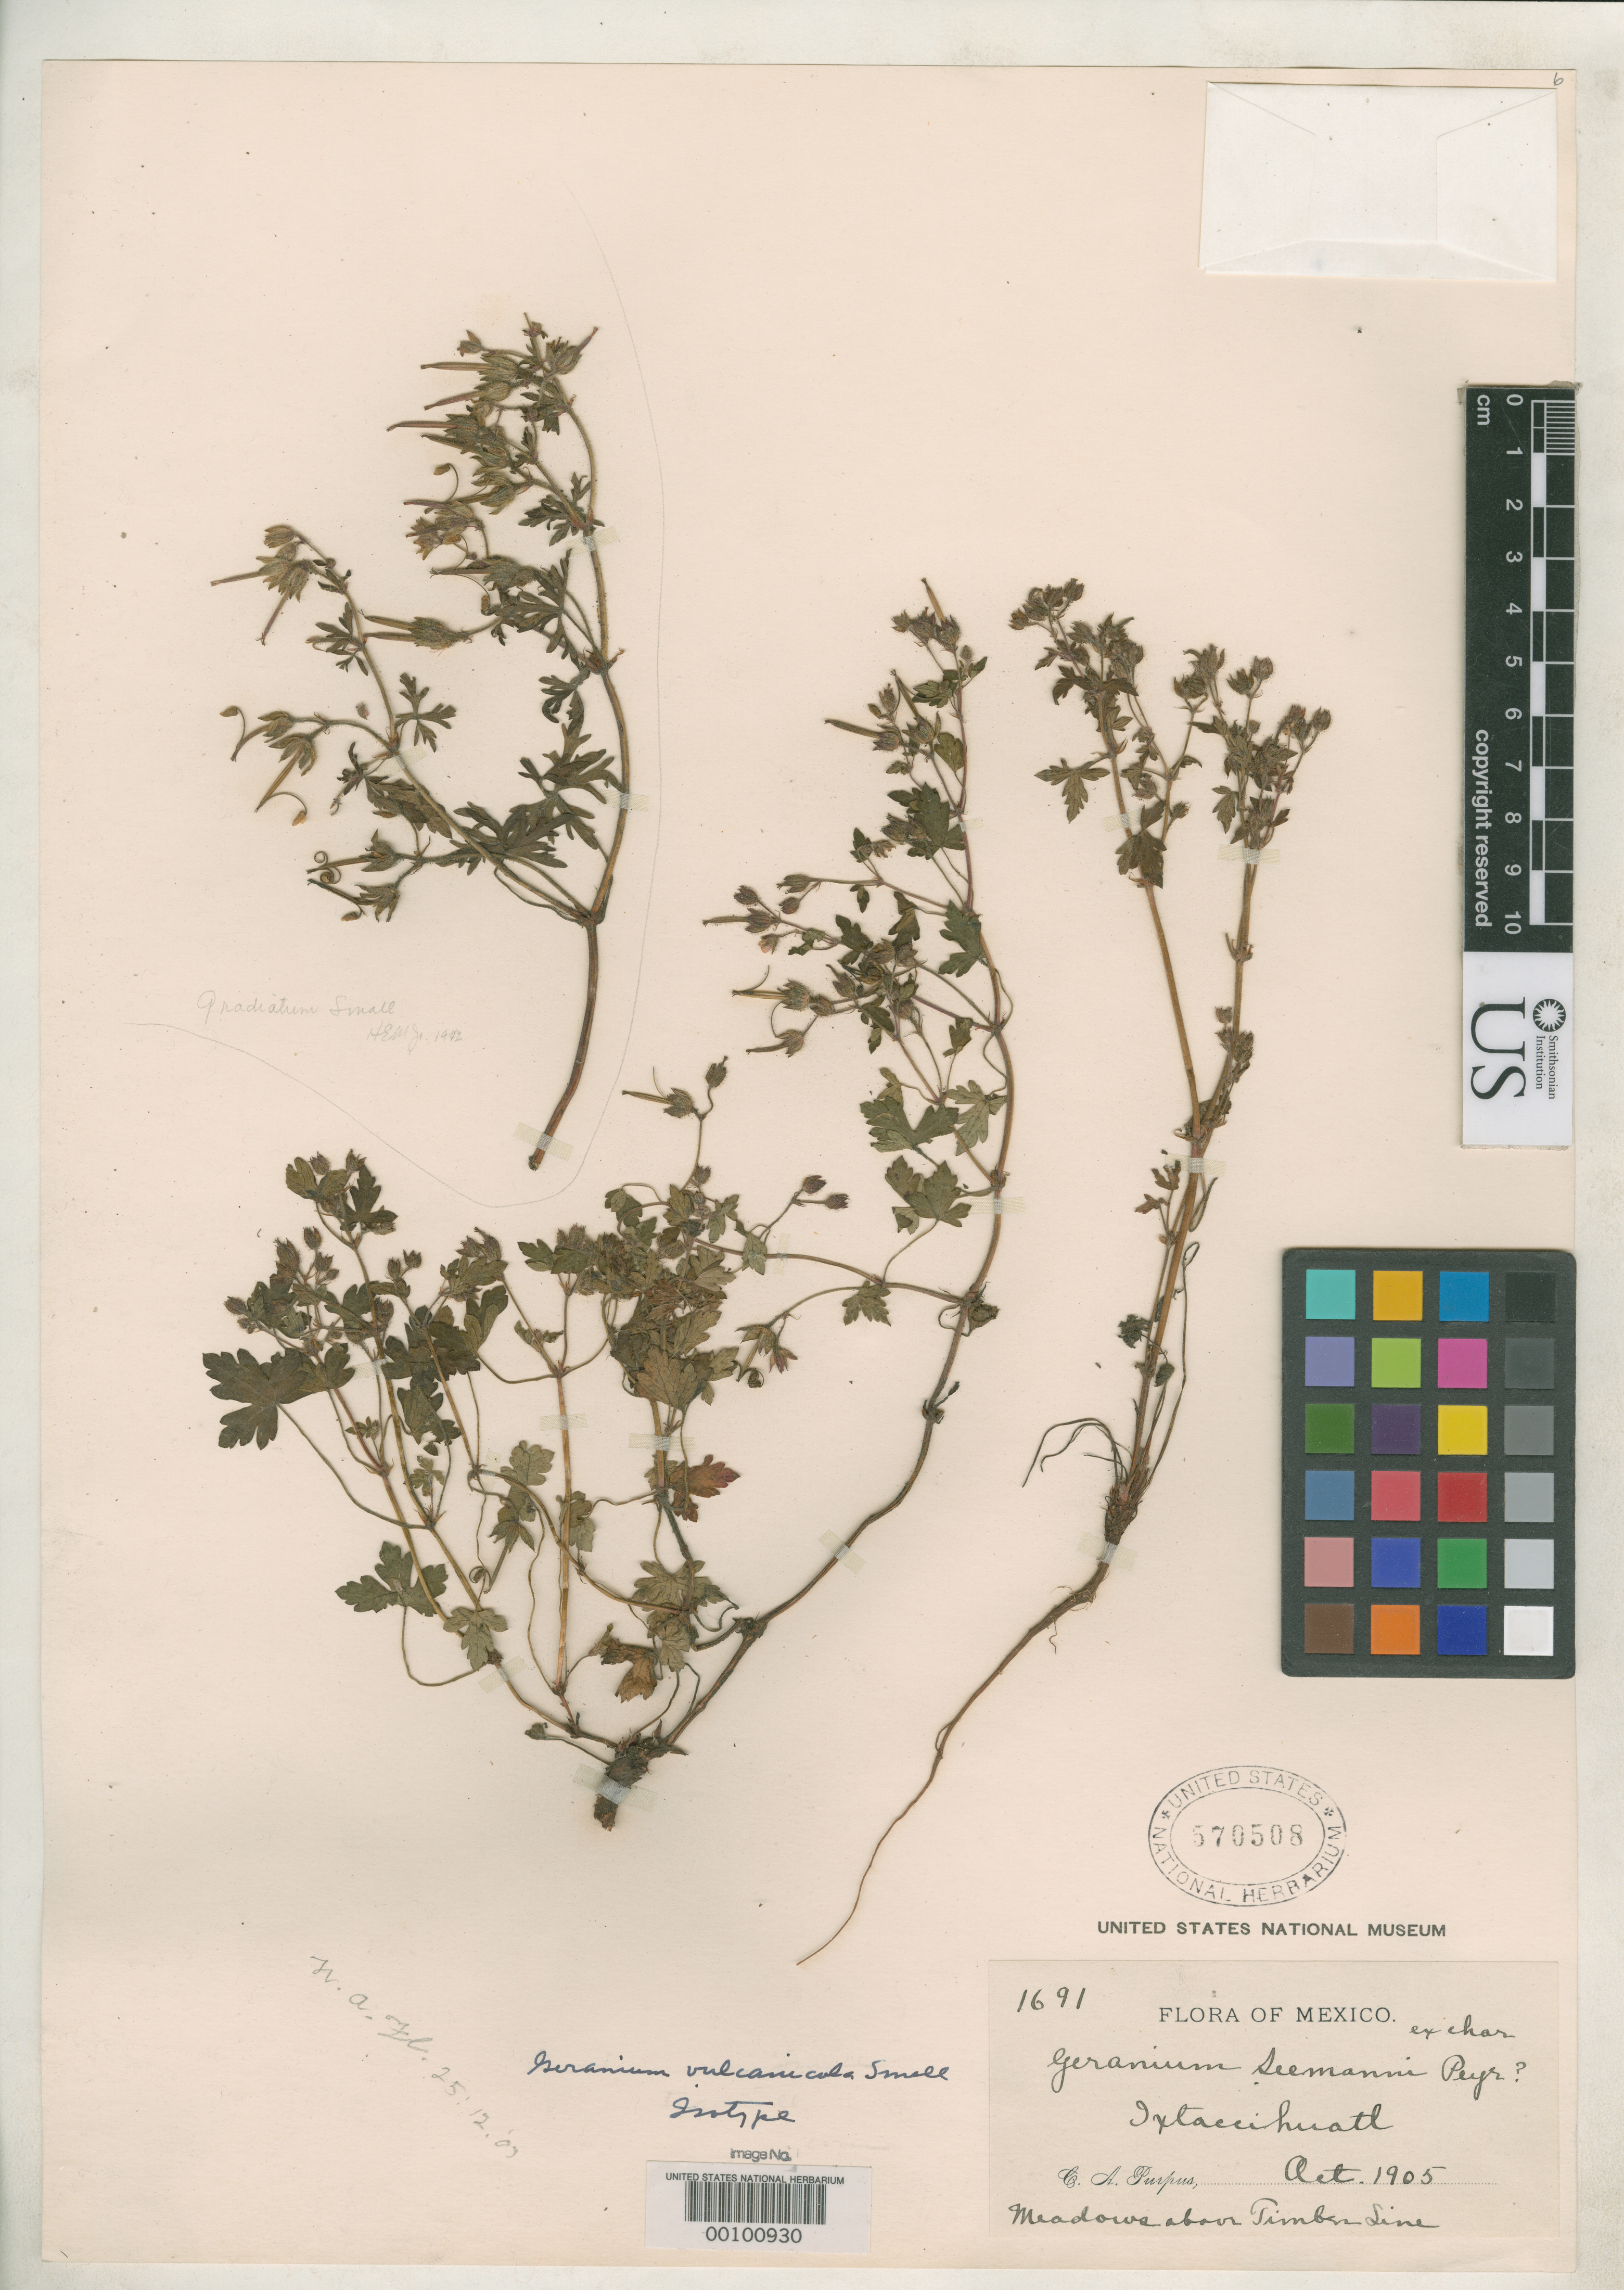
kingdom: Plantae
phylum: Tracheophyta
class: Magnoliopsida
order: Geraniales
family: Geraniaceae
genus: Geranium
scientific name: Geranium vulcanicola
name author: Small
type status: Isotype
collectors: C. A. Purpus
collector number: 1691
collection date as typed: Oct 1905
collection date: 1905-10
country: Mexico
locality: Ixtaceihuatl. meadows above timber line.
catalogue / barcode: US 570508